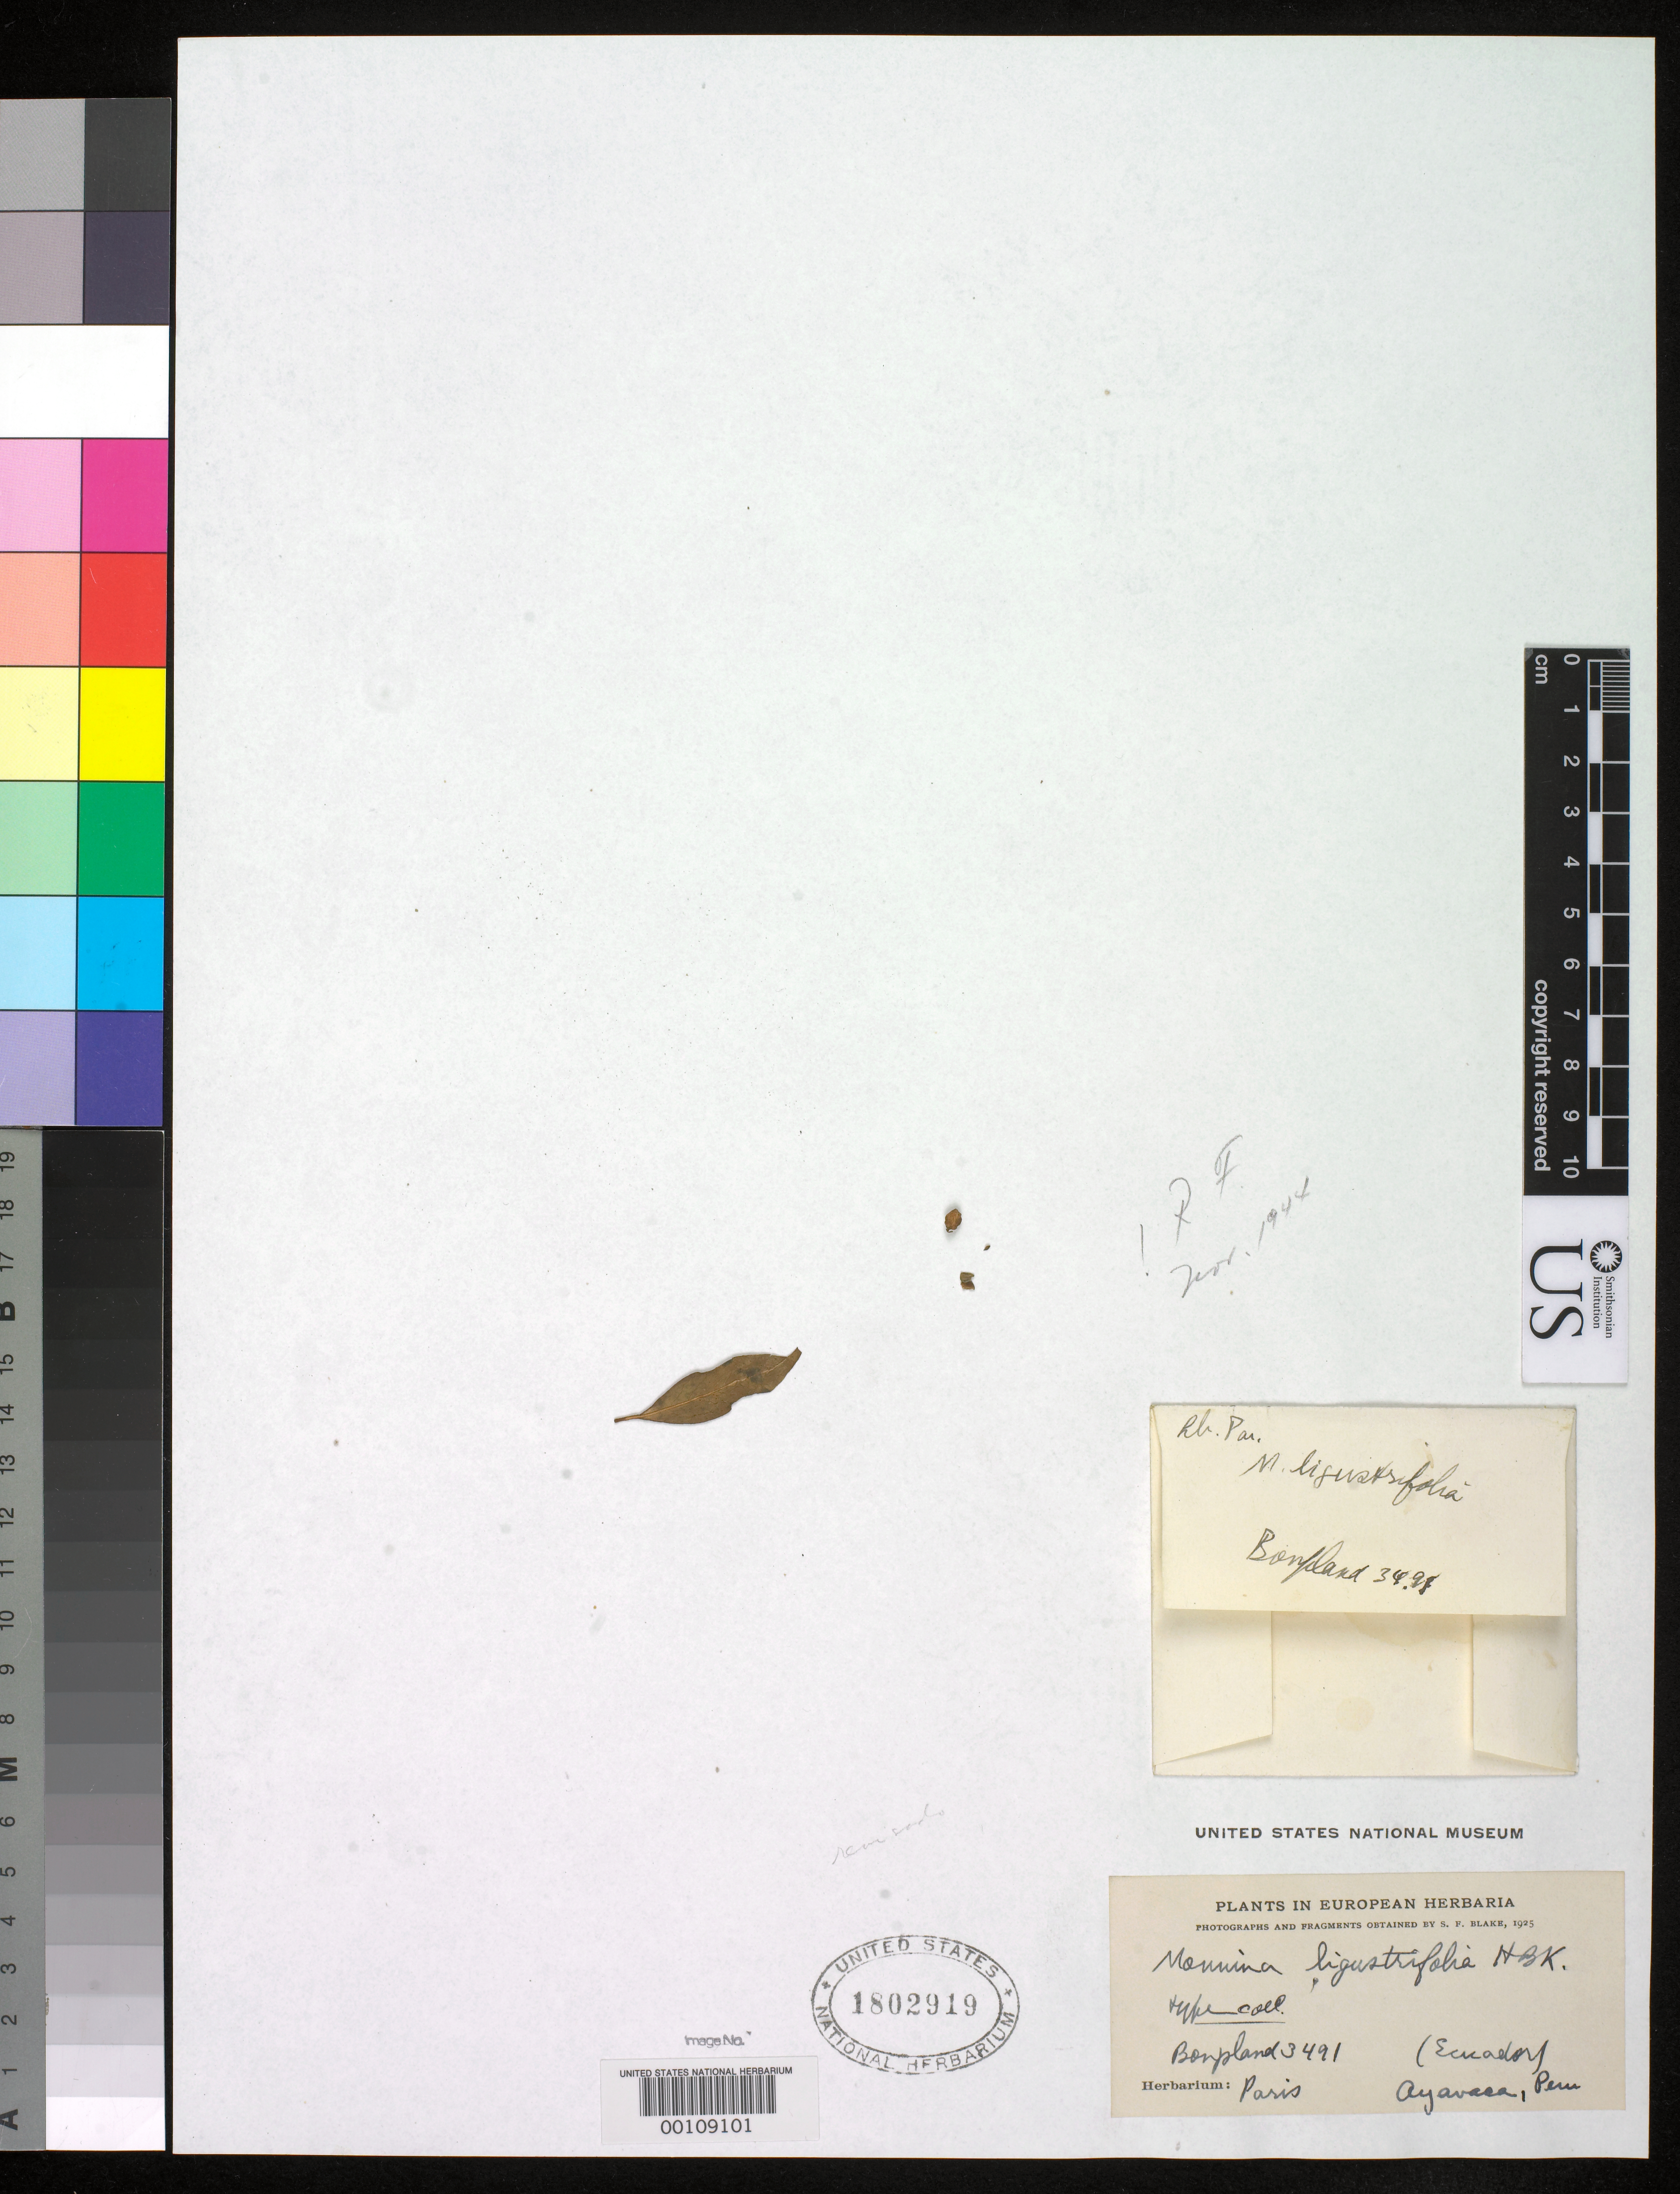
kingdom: Plantae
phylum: Tracheophyta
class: Magnoliopsida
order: Fabales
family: Polygalaceae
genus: Monnina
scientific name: Monnina ligustrifolia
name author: Kunth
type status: Type Fragment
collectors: F. W. Humboldt & A. J. A. Bonpland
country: Peru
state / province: San Martín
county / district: Mariscal Cáceres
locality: Rio Huallaga, margen Derecha del; Balsa Probana; dtto. Tocache Nuevo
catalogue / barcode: US 1802919